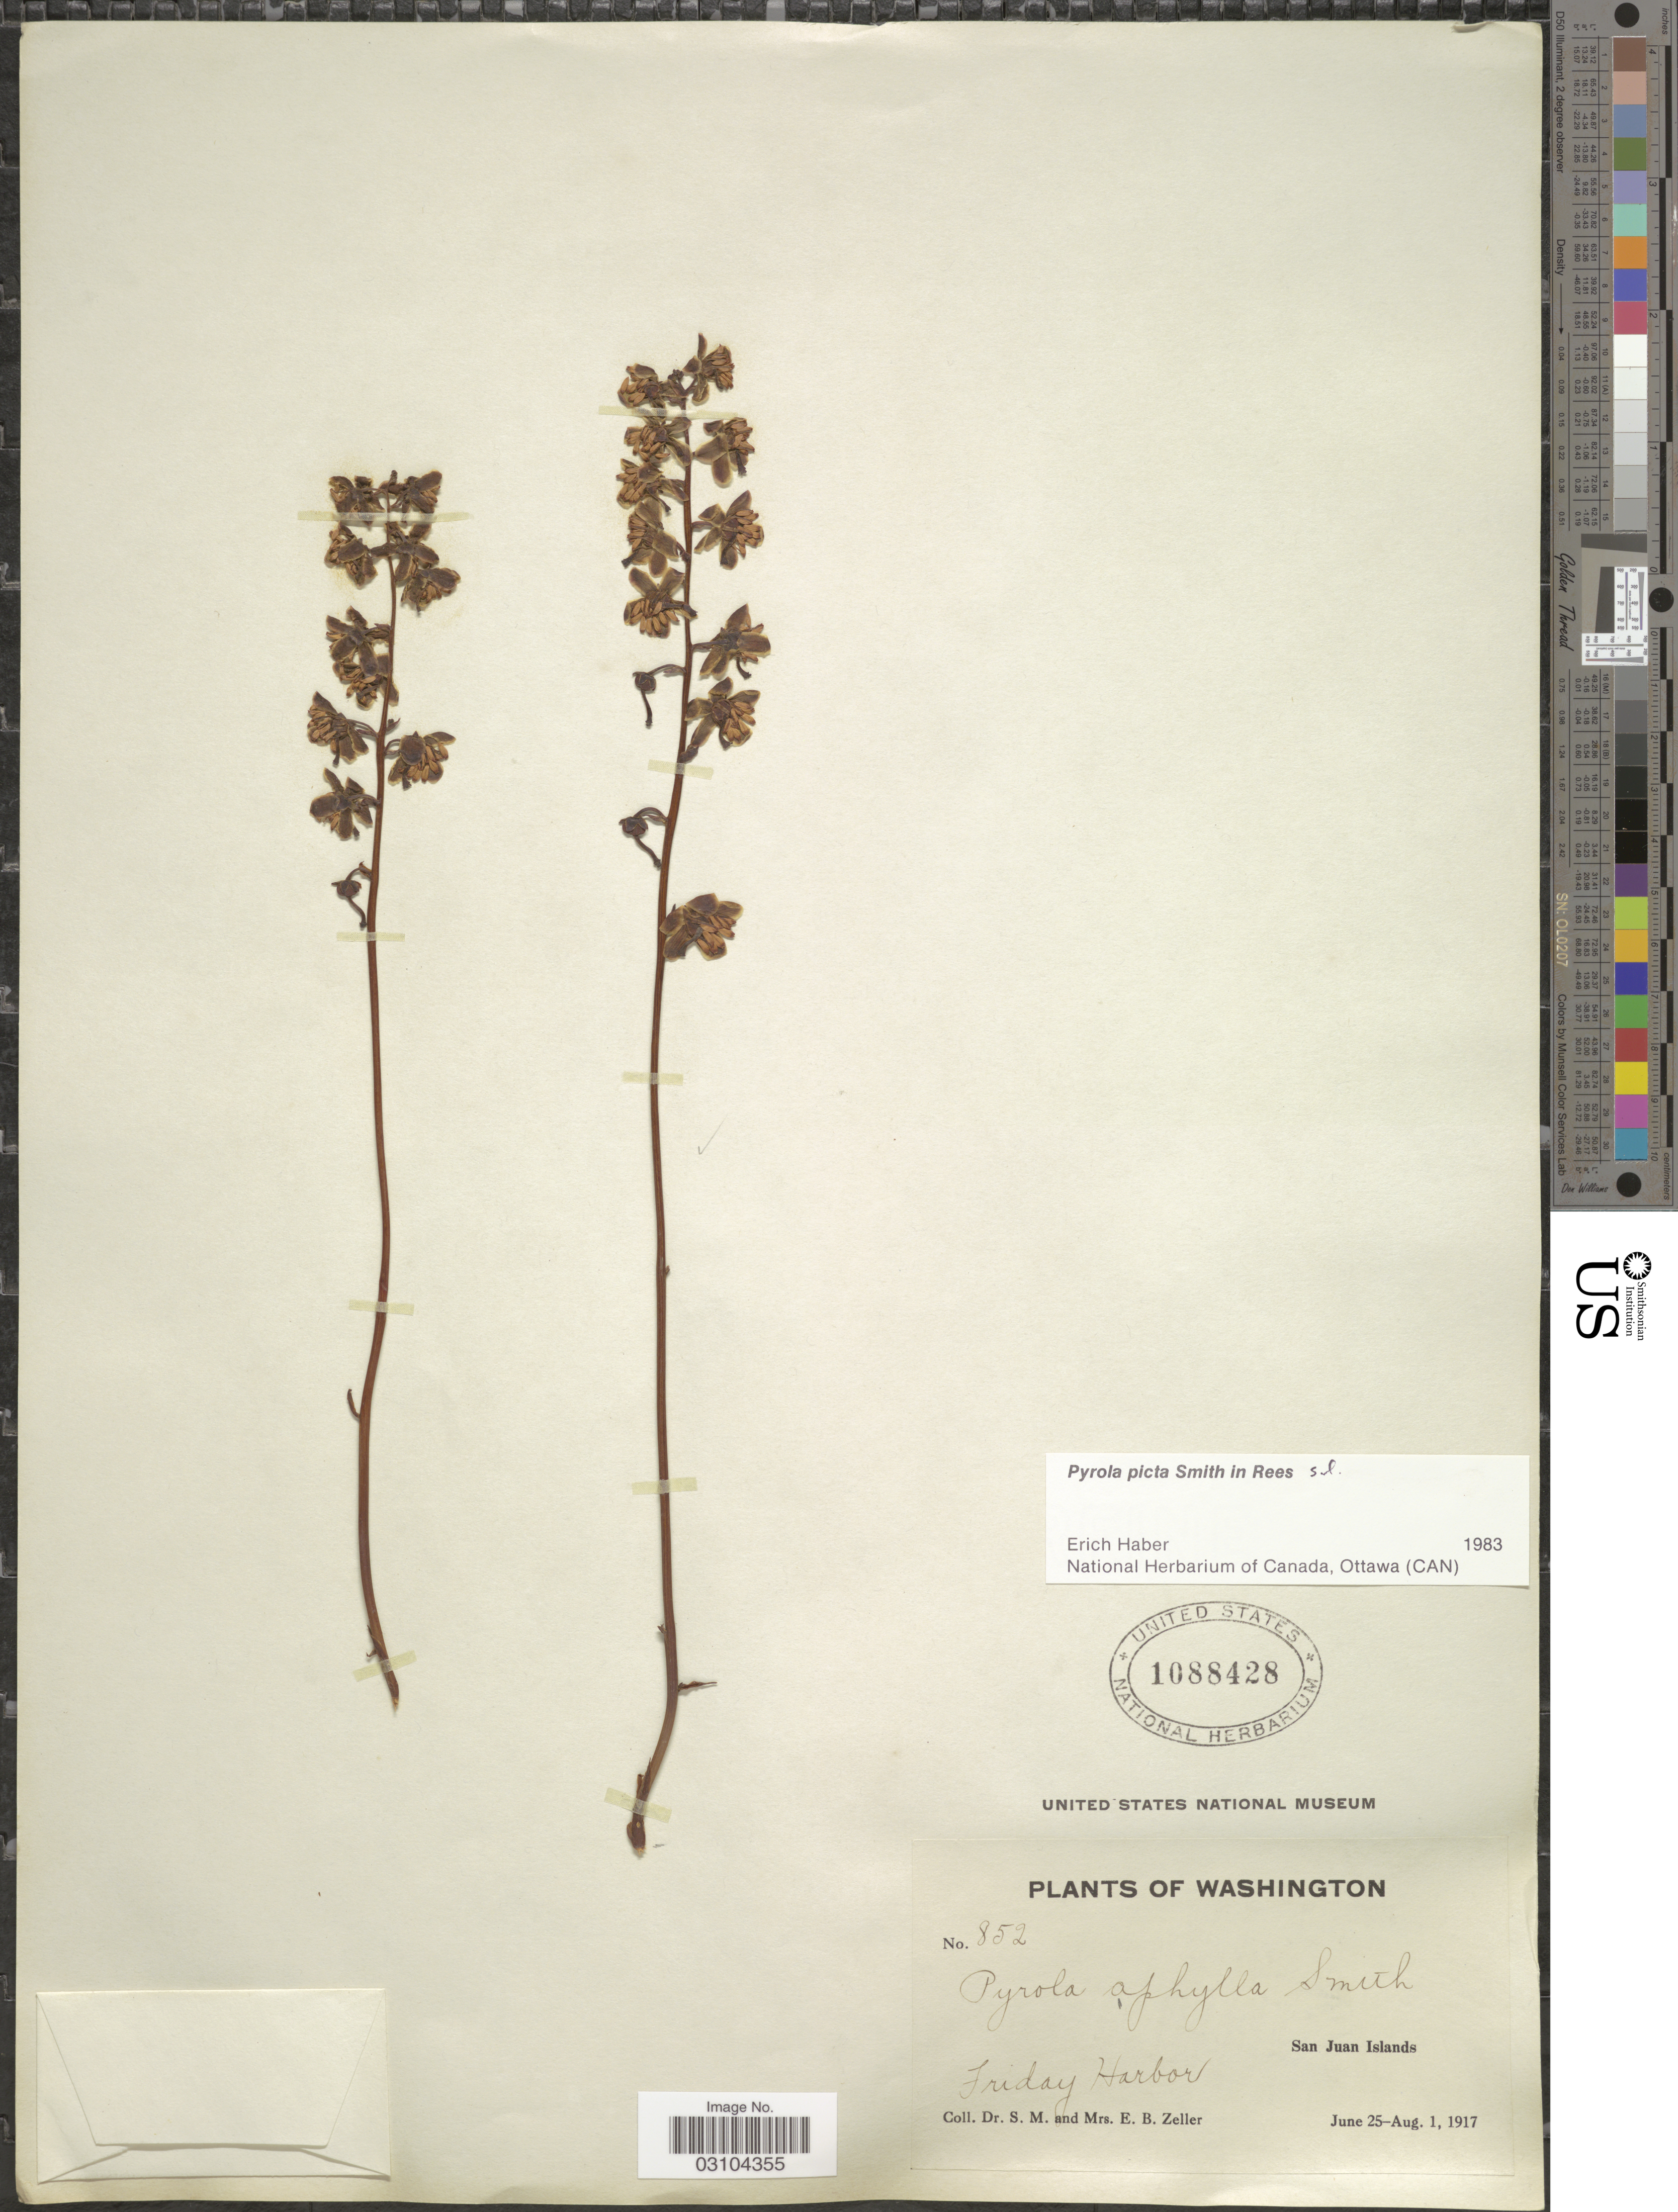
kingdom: Plantae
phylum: Tracheophyta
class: Magnoliopsida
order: Ericales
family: Ericaceae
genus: Pyrola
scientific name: Pyrola picta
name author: Sm. in Rees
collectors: S. Zeller & E. Zeller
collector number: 852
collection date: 1917-06-25/1917-08-01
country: United States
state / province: Washington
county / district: San Juan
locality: Friday Harbor, San Juan Islands.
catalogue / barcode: US 1088428